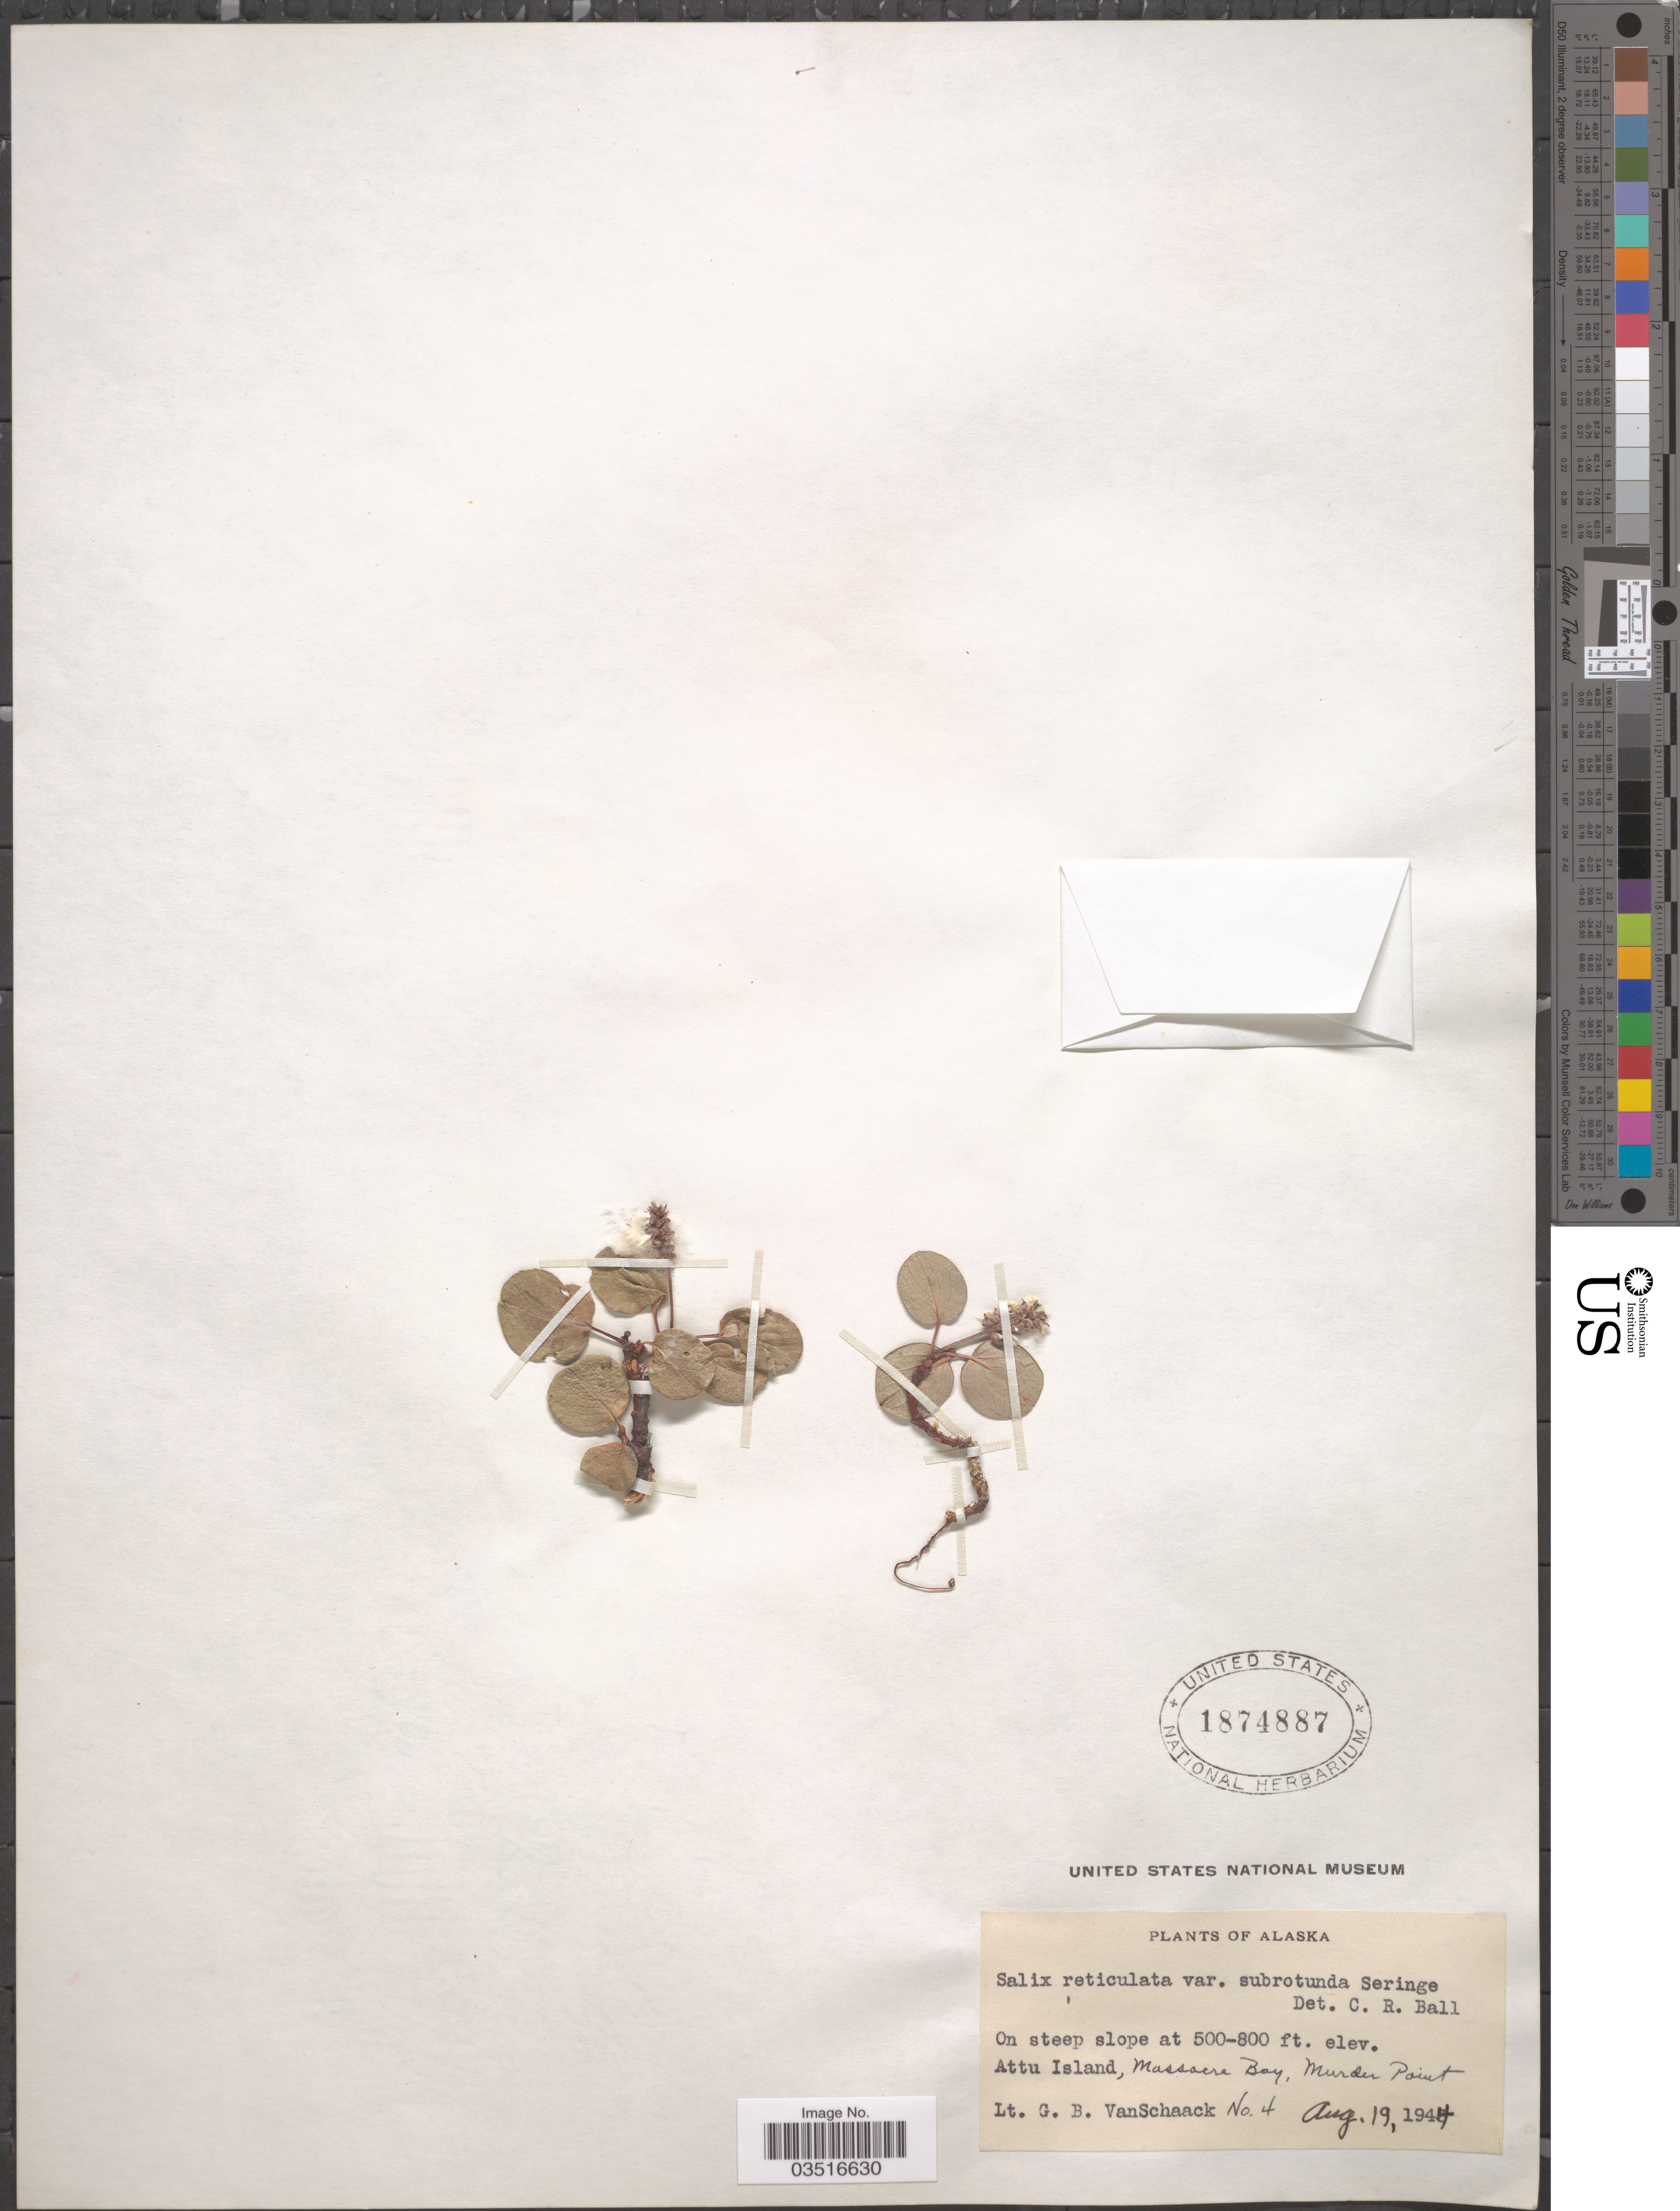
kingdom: Plantae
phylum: Tracheophyta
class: Magnoliopsida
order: Malpighiales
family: Salicaceae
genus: Salix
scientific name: Salix reticulata var. subrotunda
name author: Ser.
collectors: G. Van Schaack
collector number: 4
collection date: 1944-08-19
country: United States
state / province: Alaska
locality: Attu Island, Massacre Bay, Murder Point.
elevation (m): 152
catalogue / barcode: US 1874887